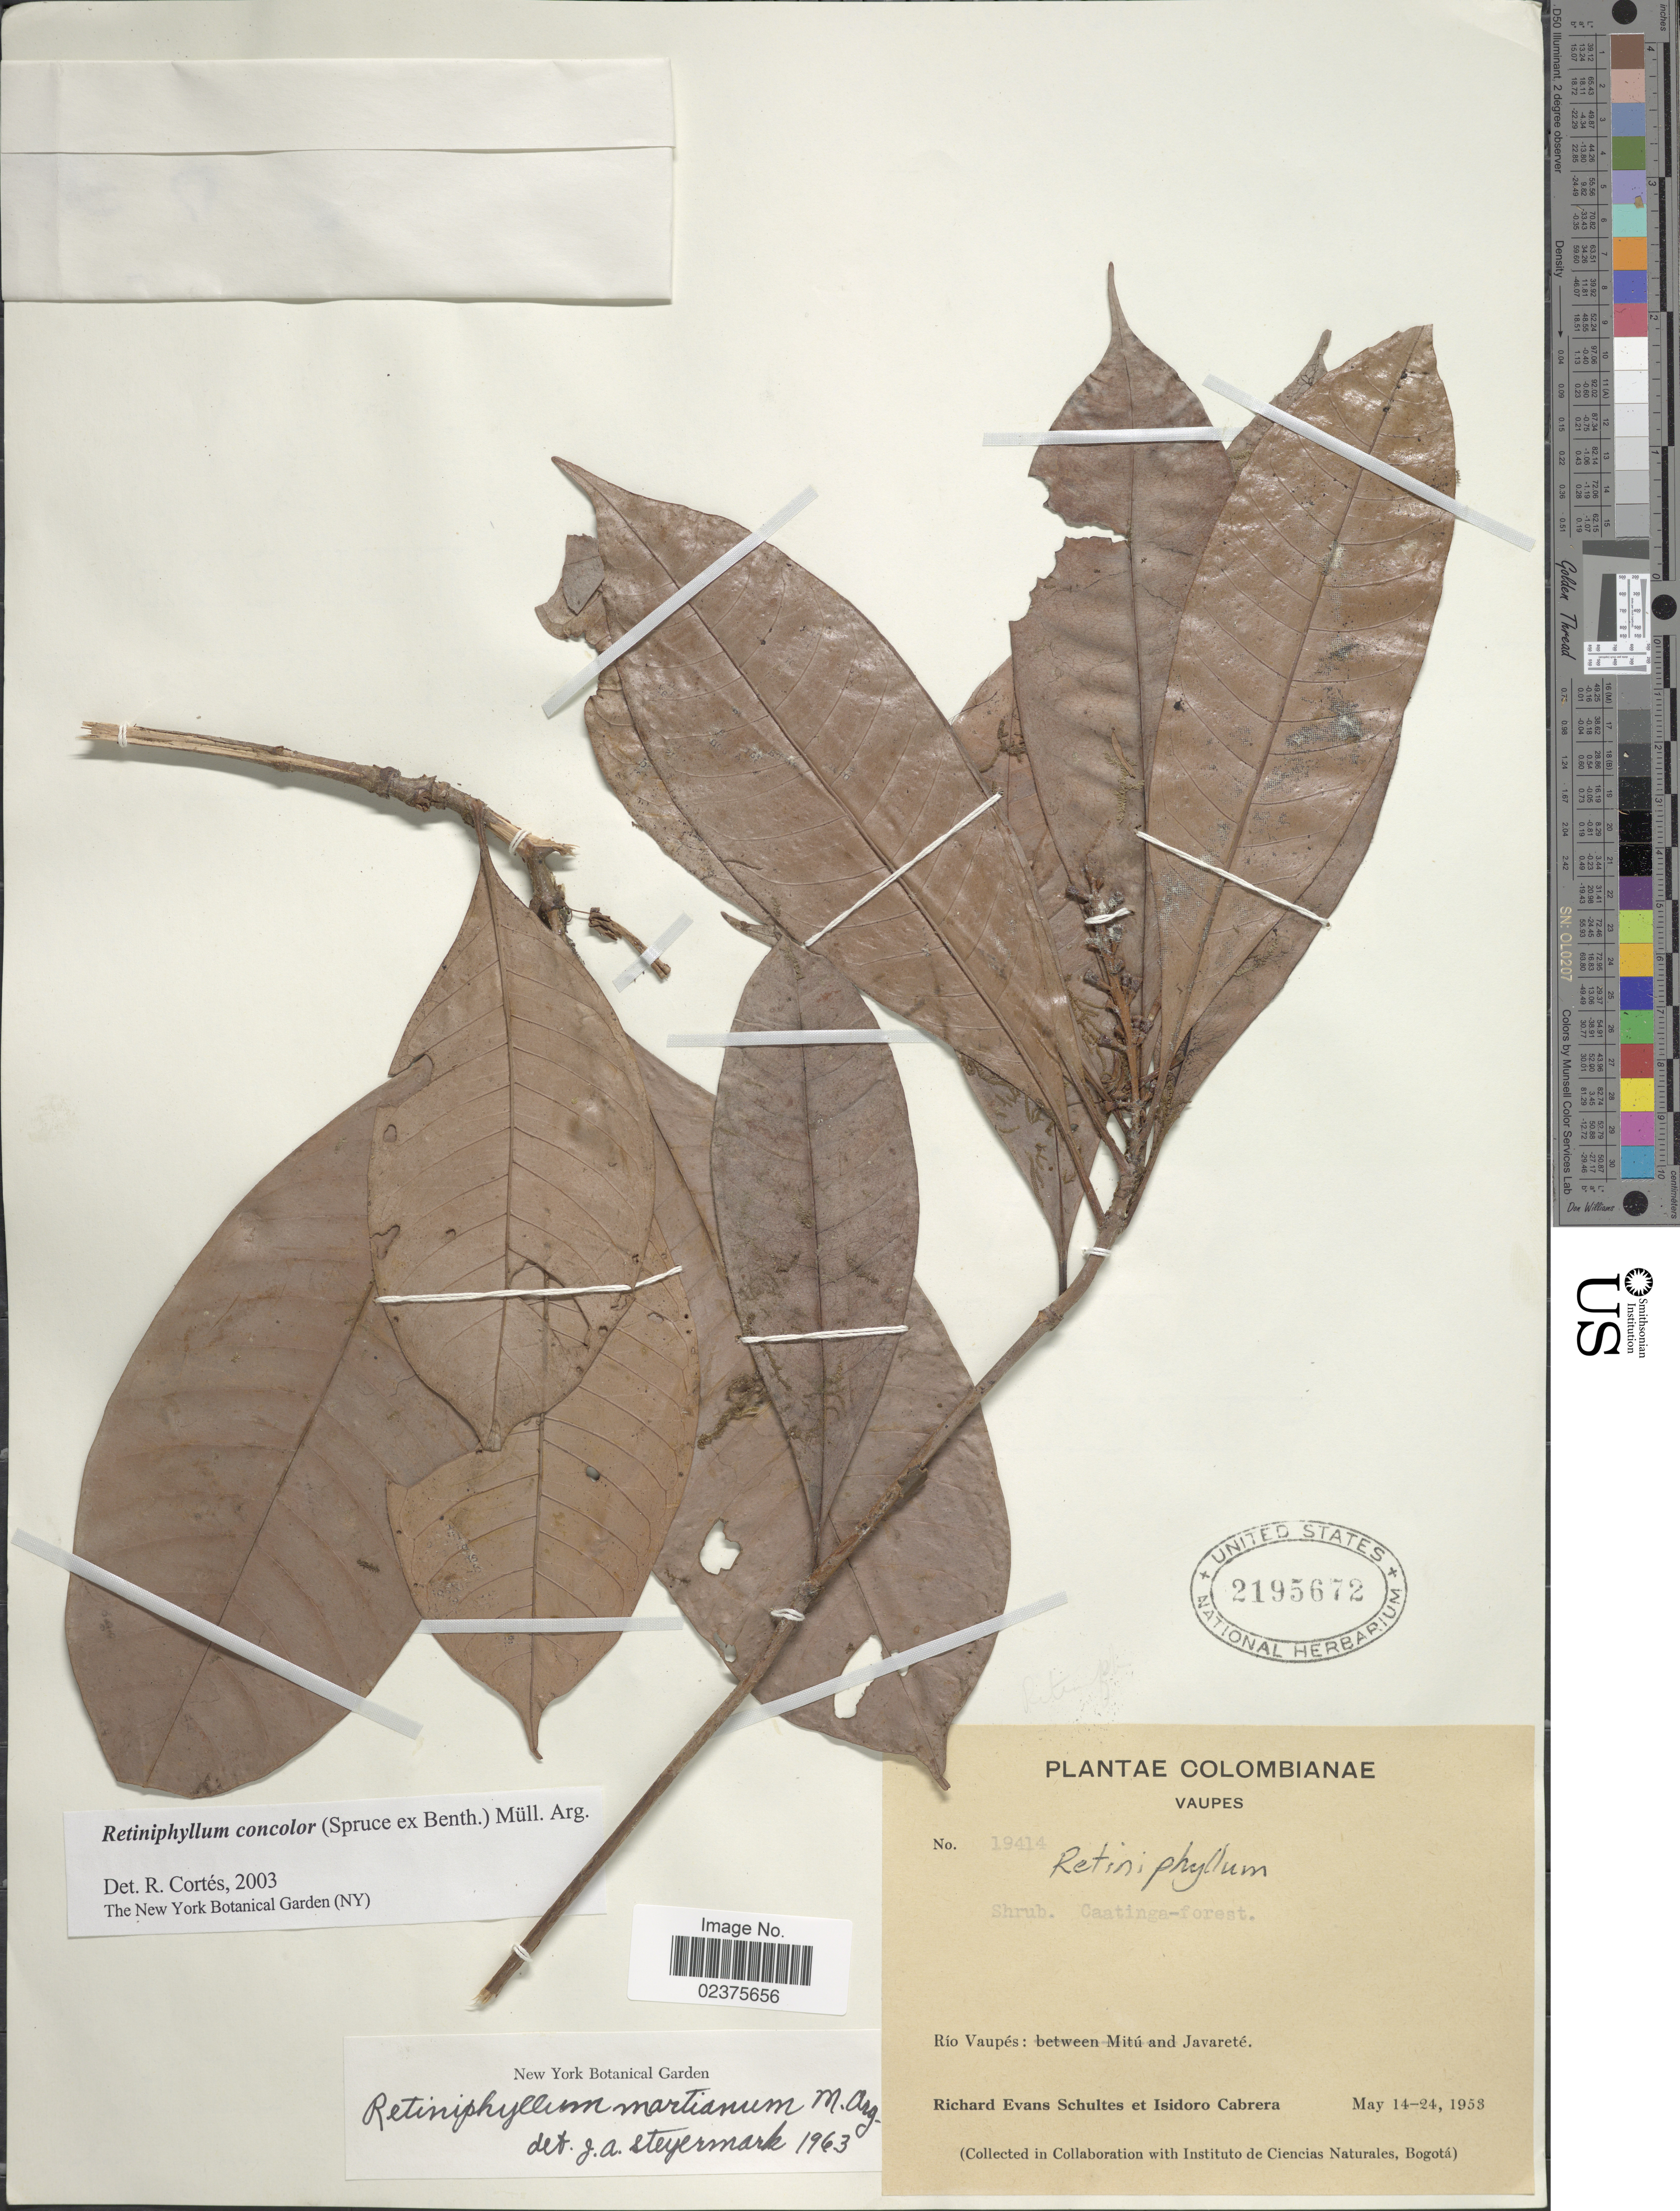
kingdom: Plantae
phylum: Tracheophyta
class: Magnoliopsida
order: Gentianales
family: Rubiaceae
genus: Retiniphyllum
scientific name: Retiniphyllum concolor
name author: (Spruce ex Benth.) Müll. Arg.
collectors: R. E. Schultes & I. Cabrera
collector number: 19414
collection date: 1953-05-14/1953-05-24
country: Colombia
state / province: Vaupés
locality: Caatinga-forest, Río Vaupés: Javareté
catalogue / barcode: US 2195672